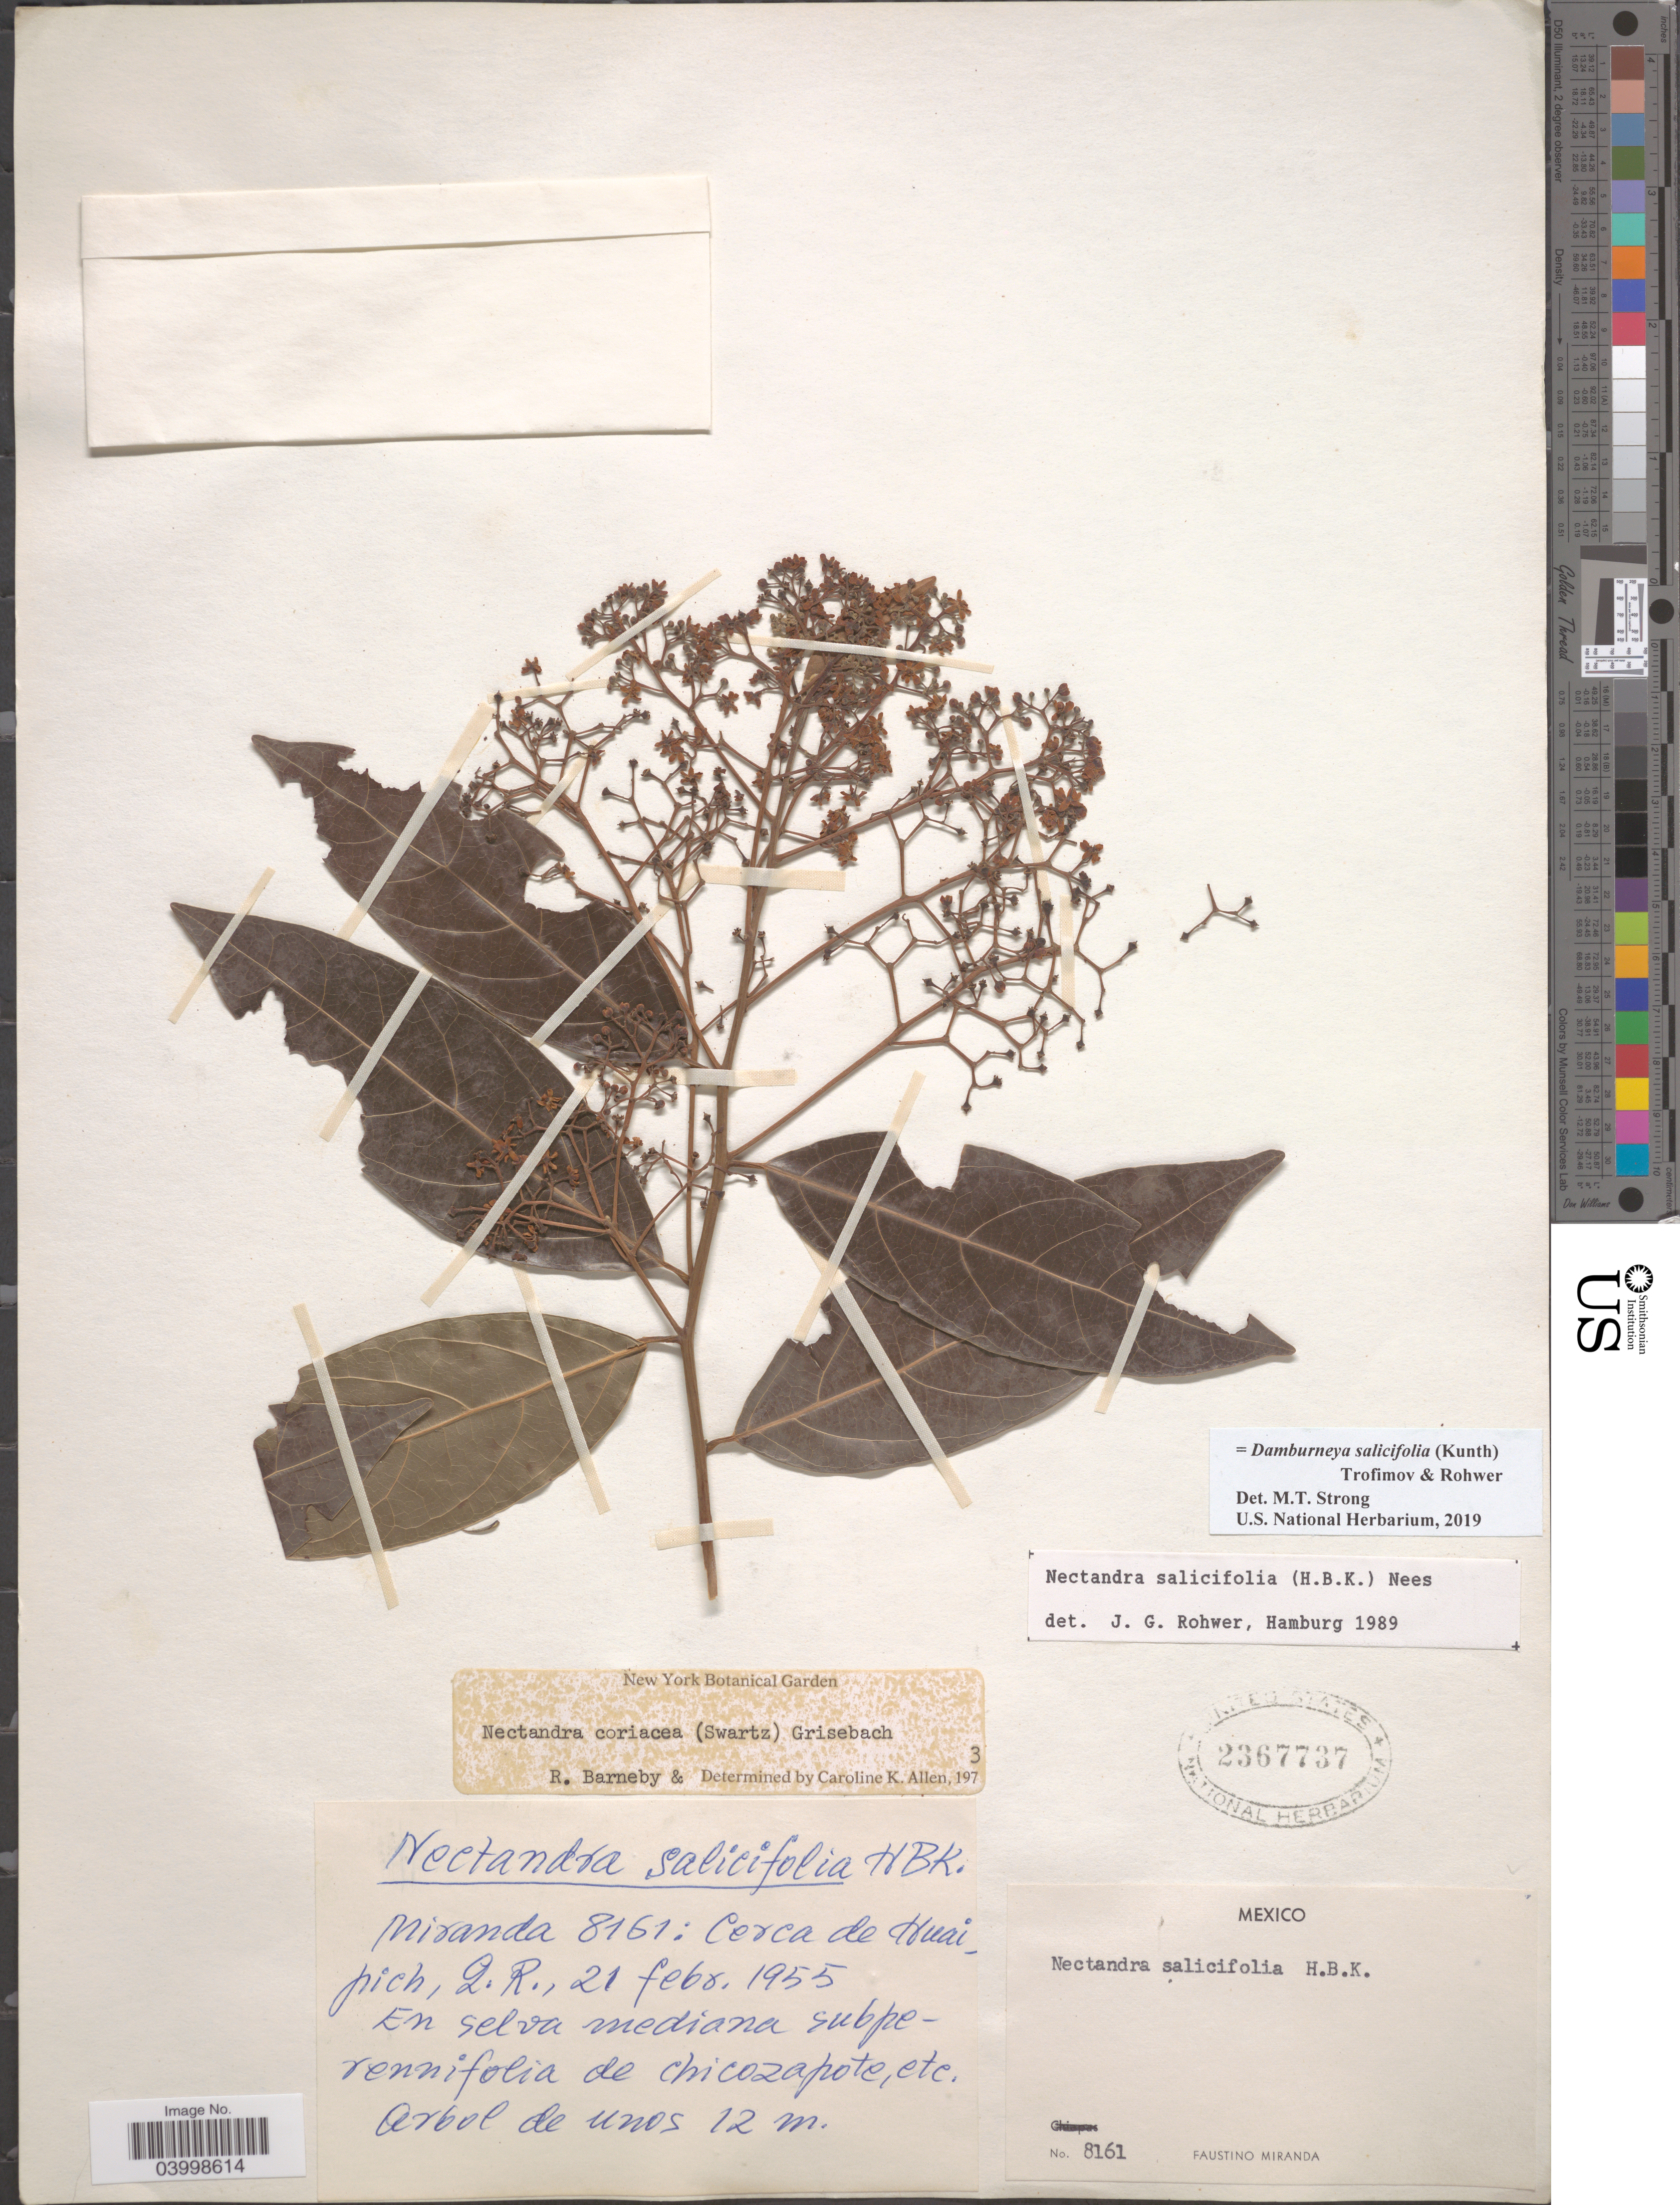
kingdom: Plantae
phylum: Tracheophyta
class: Magnoliopsida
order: Laurales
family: Lauraceae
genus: Damburneya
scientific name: Damburneya salicifolia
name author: (Kunth) Trofimov & Rohwer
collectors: F. Miranda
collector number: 8161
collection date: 1955-02-21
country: Mexico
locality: Cerca de Huai-pich, G.R.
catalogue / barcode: US 2367737